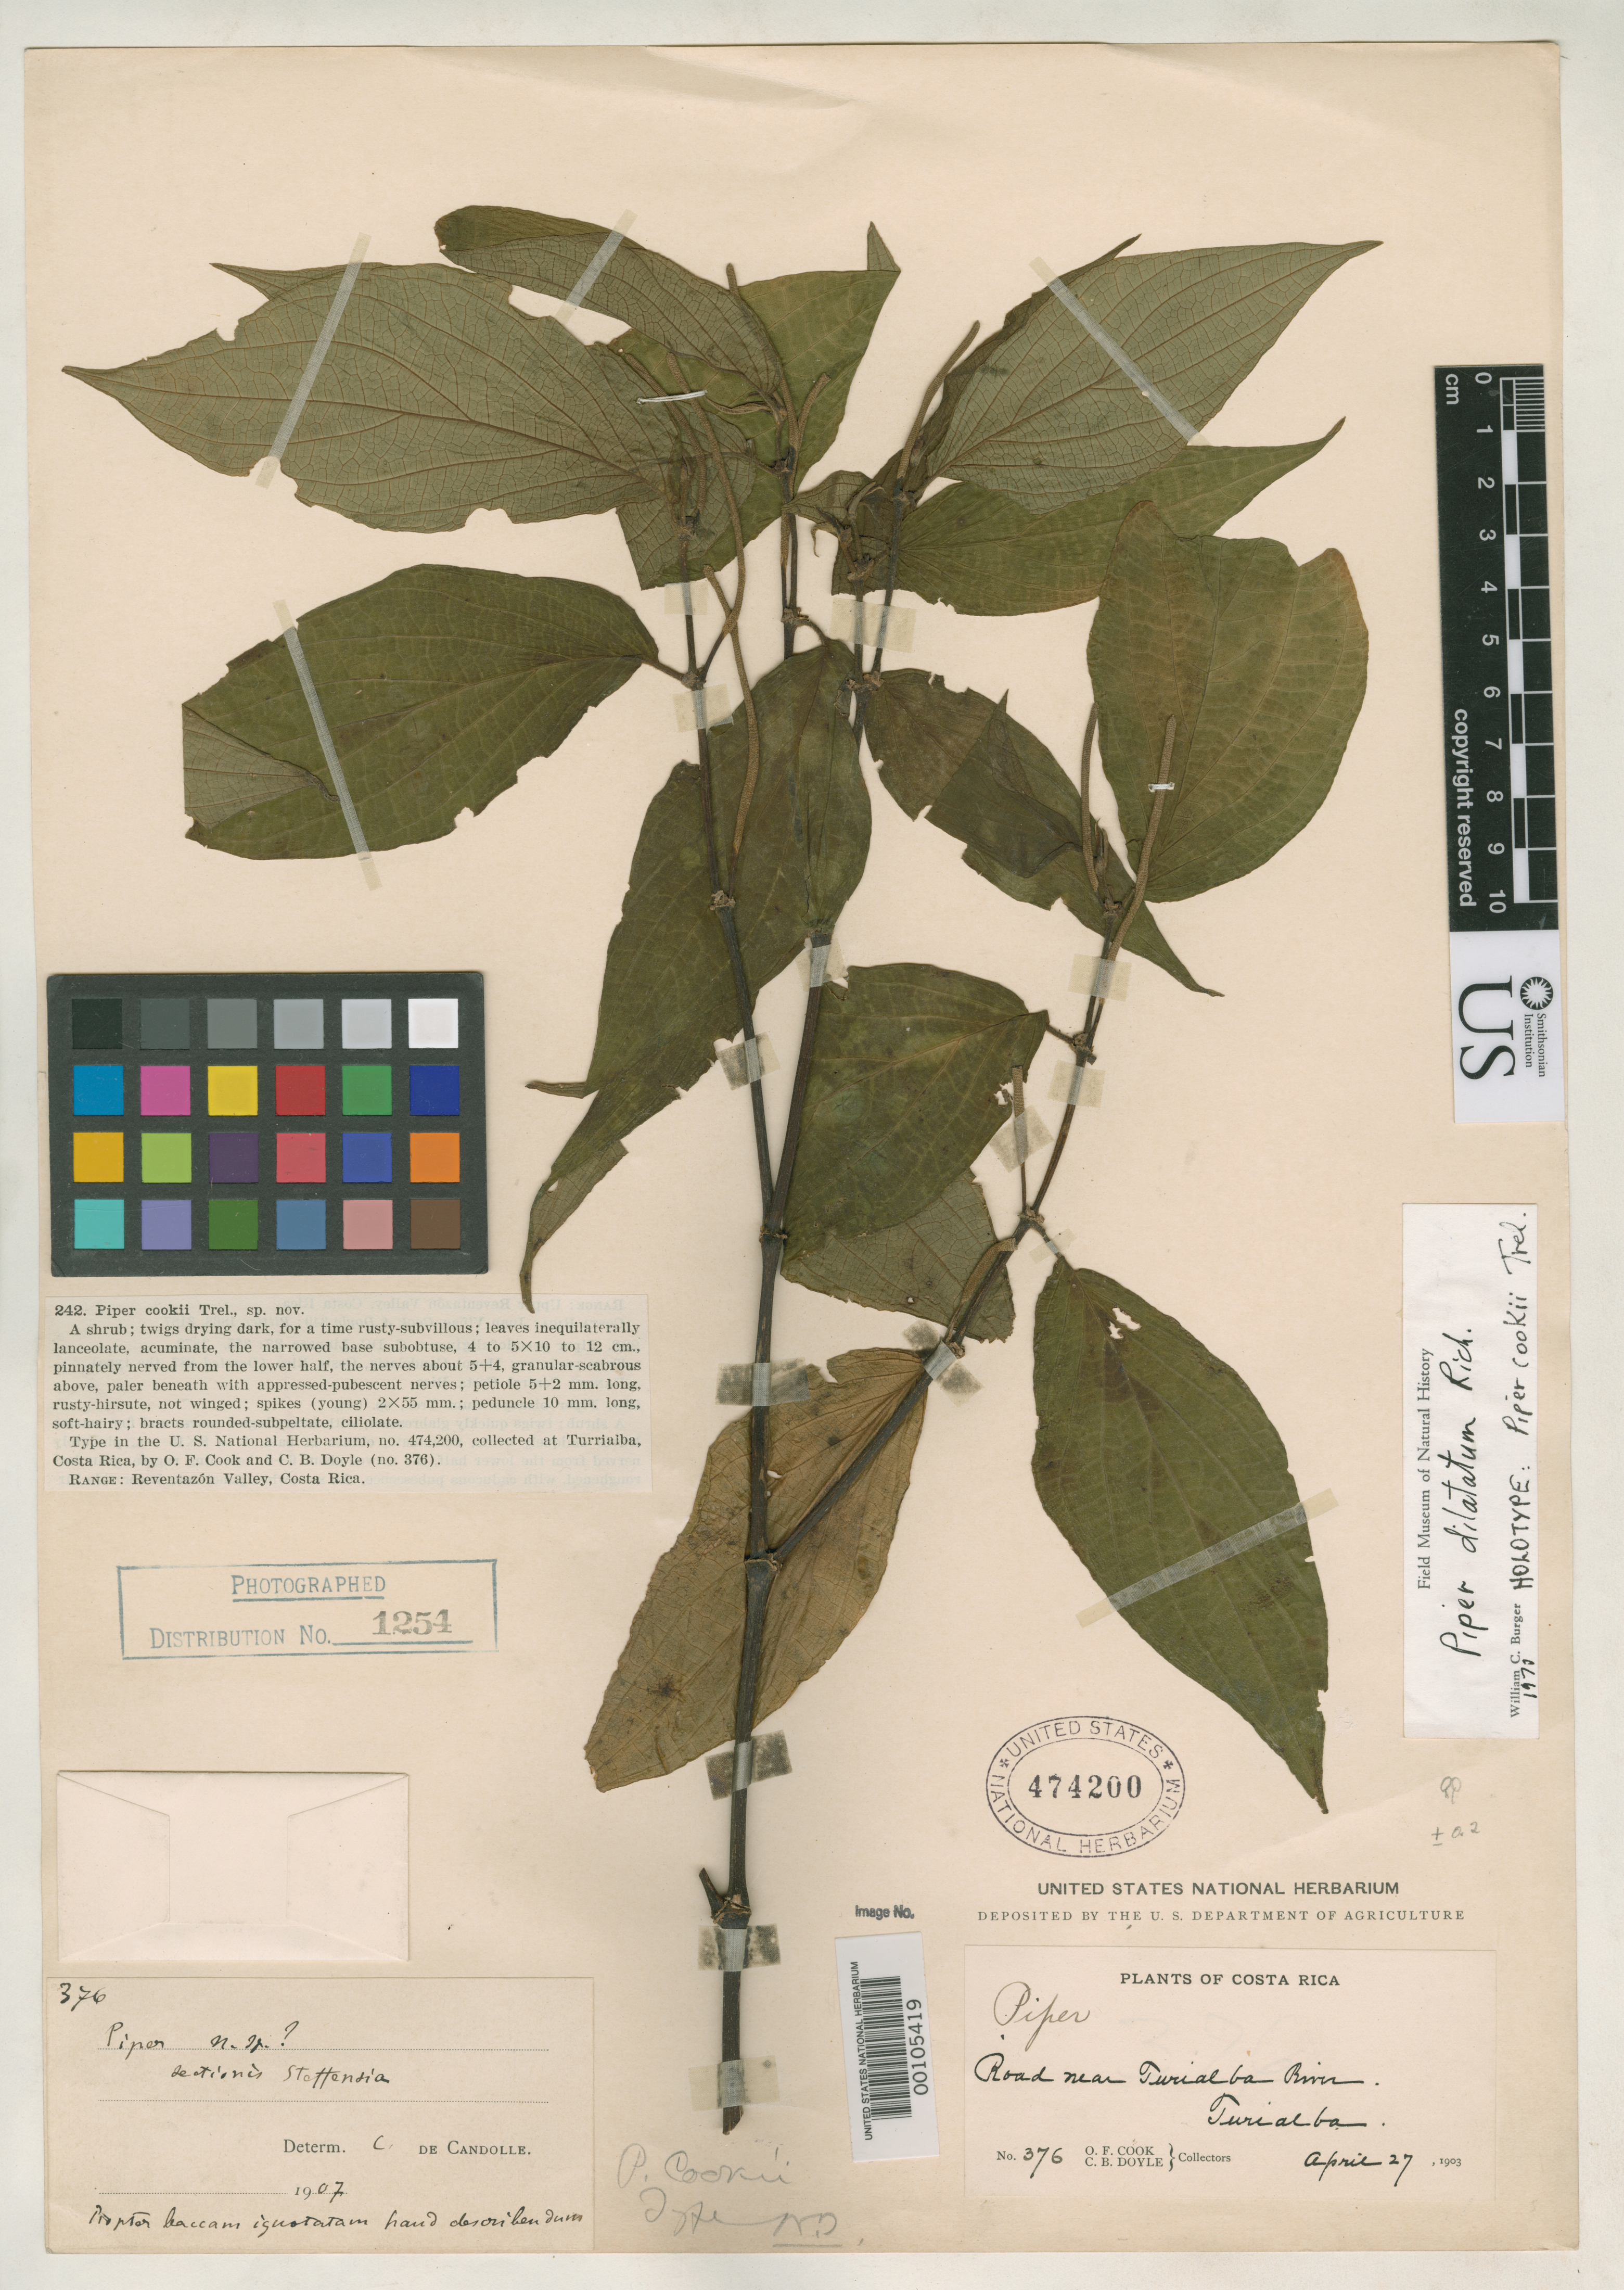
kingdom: Plantae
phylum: Tracheophyta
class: Magnoliopsida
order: Piperales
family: Piperaceae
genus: Piper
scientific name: Piper cookii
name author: Trel.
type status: Holotype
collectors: O. F. Cook & C. Doyle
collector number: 376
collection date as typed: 27 Apr 1903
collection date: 1903-04-27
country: Costa Rica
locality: Near Turialba River, Turialba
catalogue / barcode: US 474200